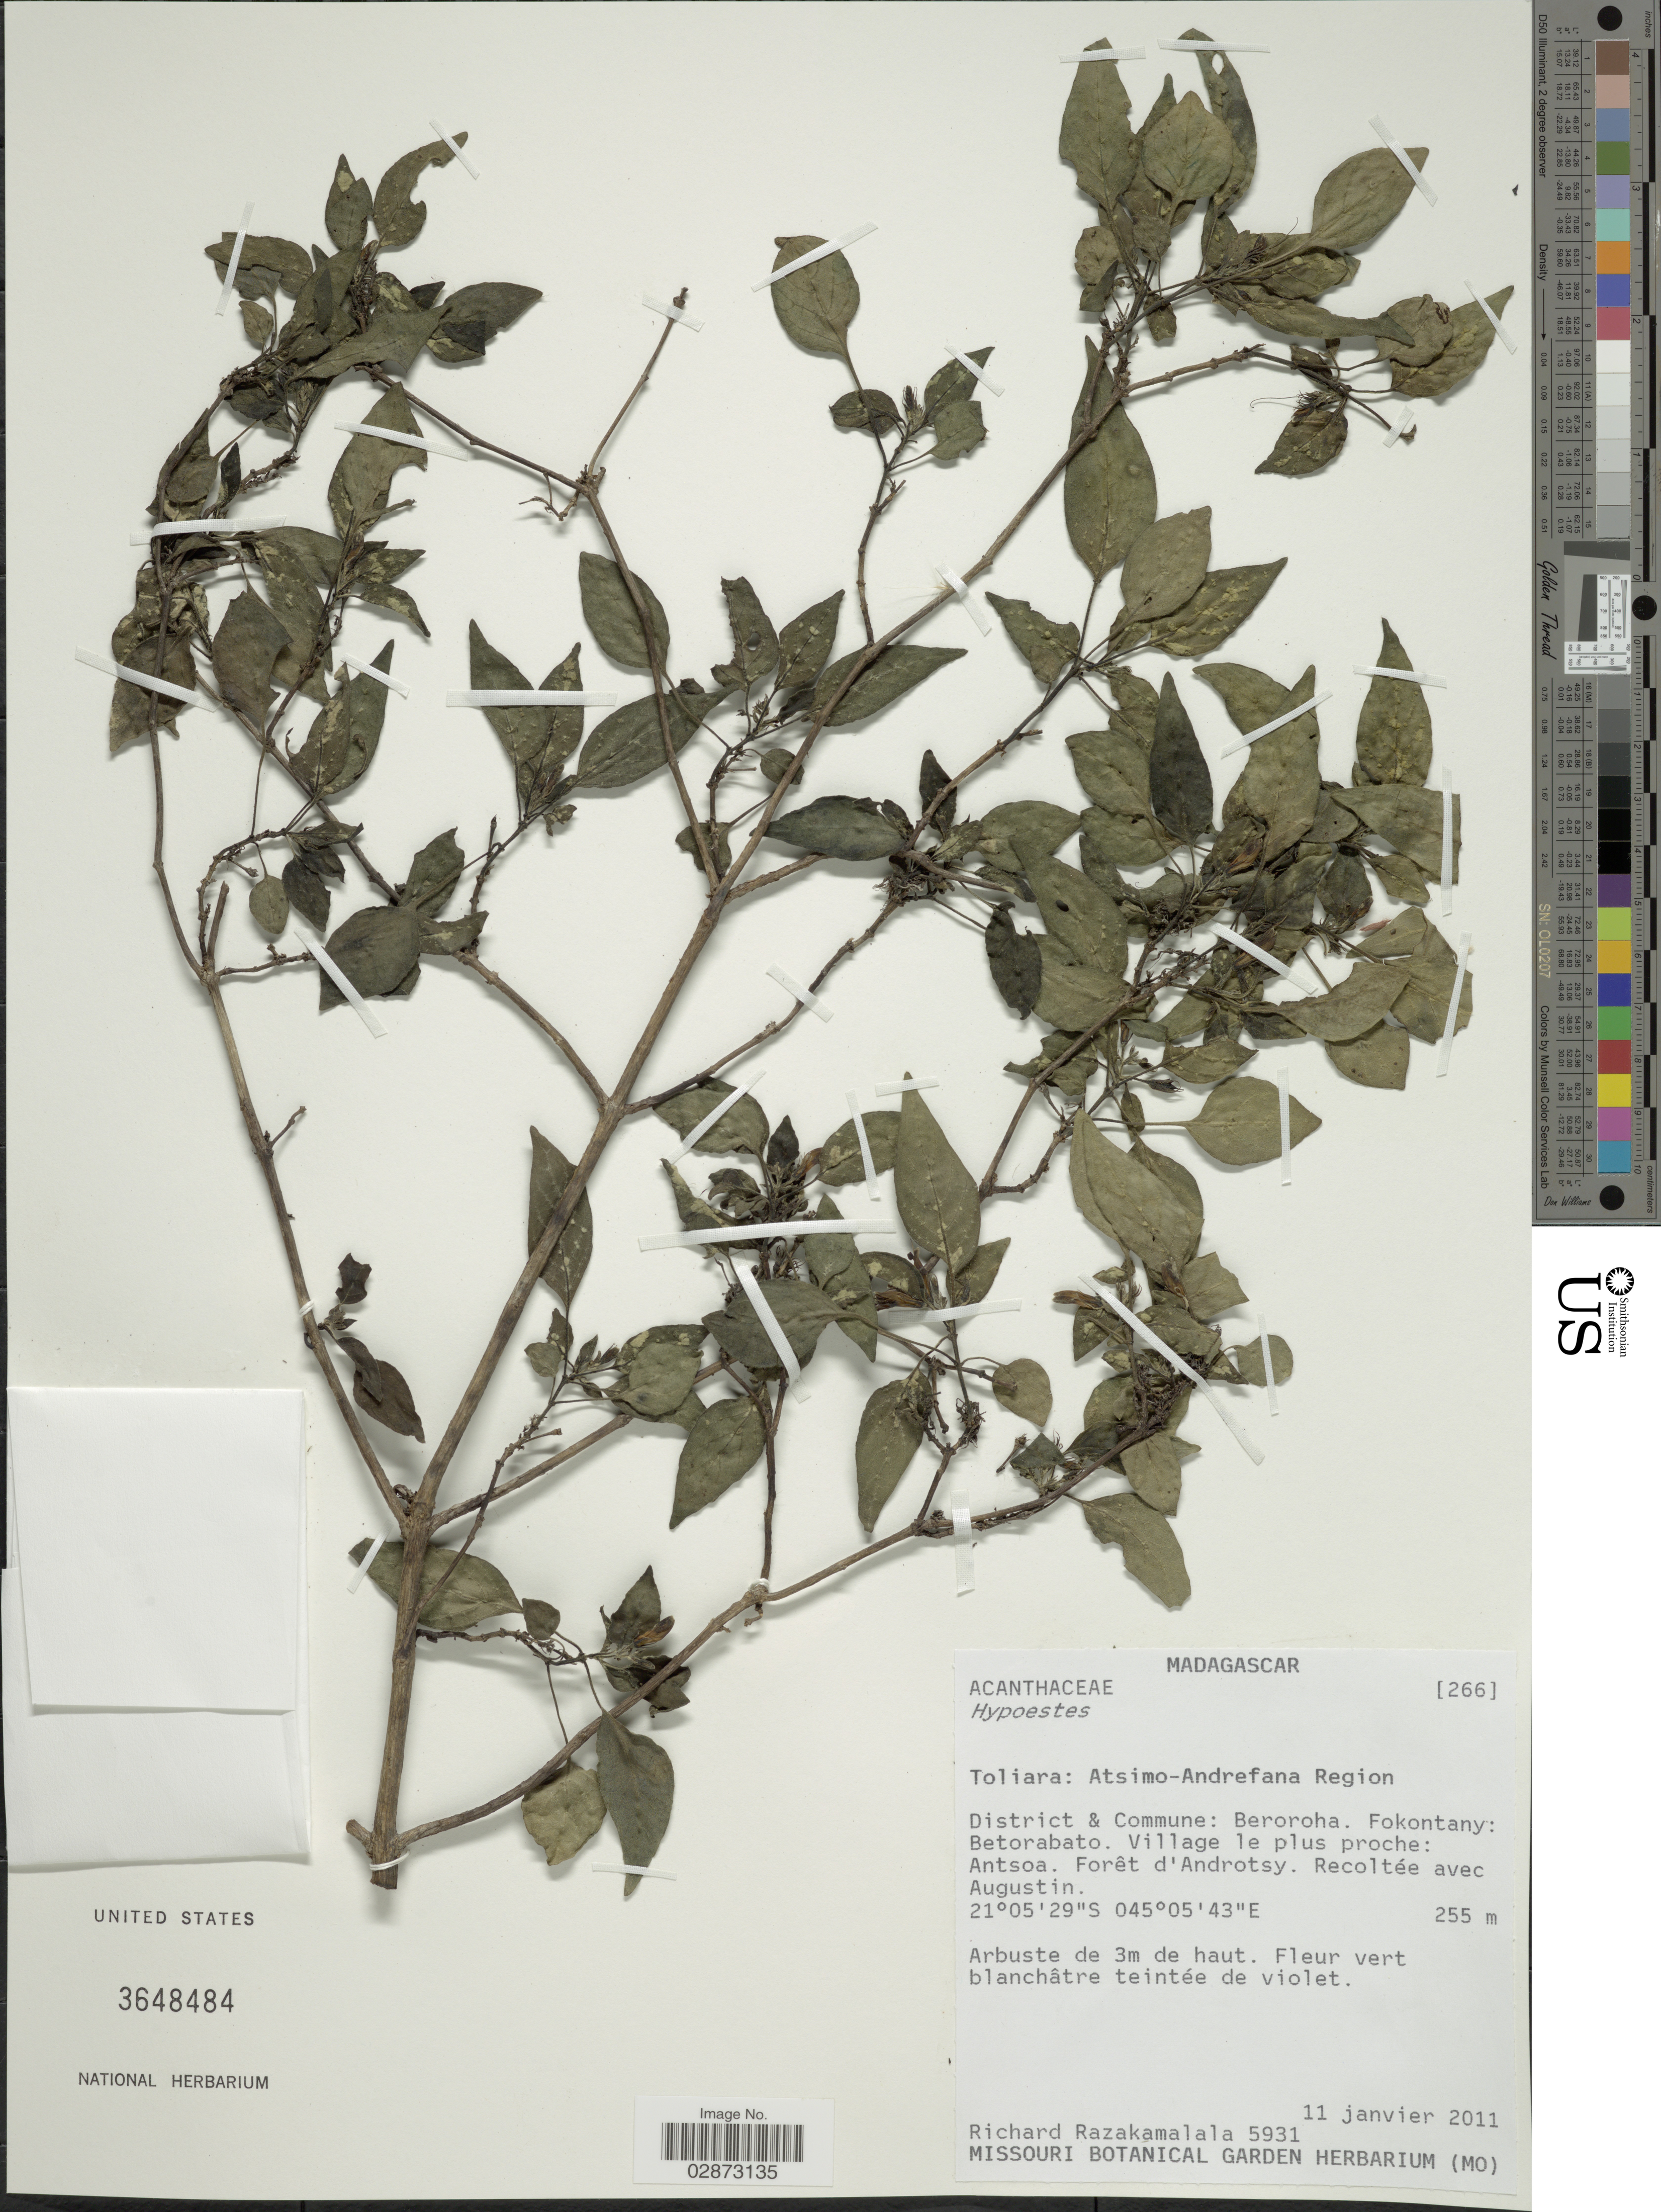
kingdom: Plantae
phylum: Tracheophyta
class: Magnoliopsida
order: Lamiales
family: Acanthaceae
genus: Hypoestes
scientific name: Hypoestes sp.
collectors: R. Razakamalala & -. Agustin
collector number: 5931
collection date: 2011-01-11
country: Madagascar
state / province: Atsimo-Andrefana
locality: Atsimo-Andrefana Region. District & Commune: Beroroha. Fokontany: Betorabato. Village le plus proche: Antsoa. Forêt d'Androtsy.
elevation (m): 255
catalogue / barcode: US 3648484